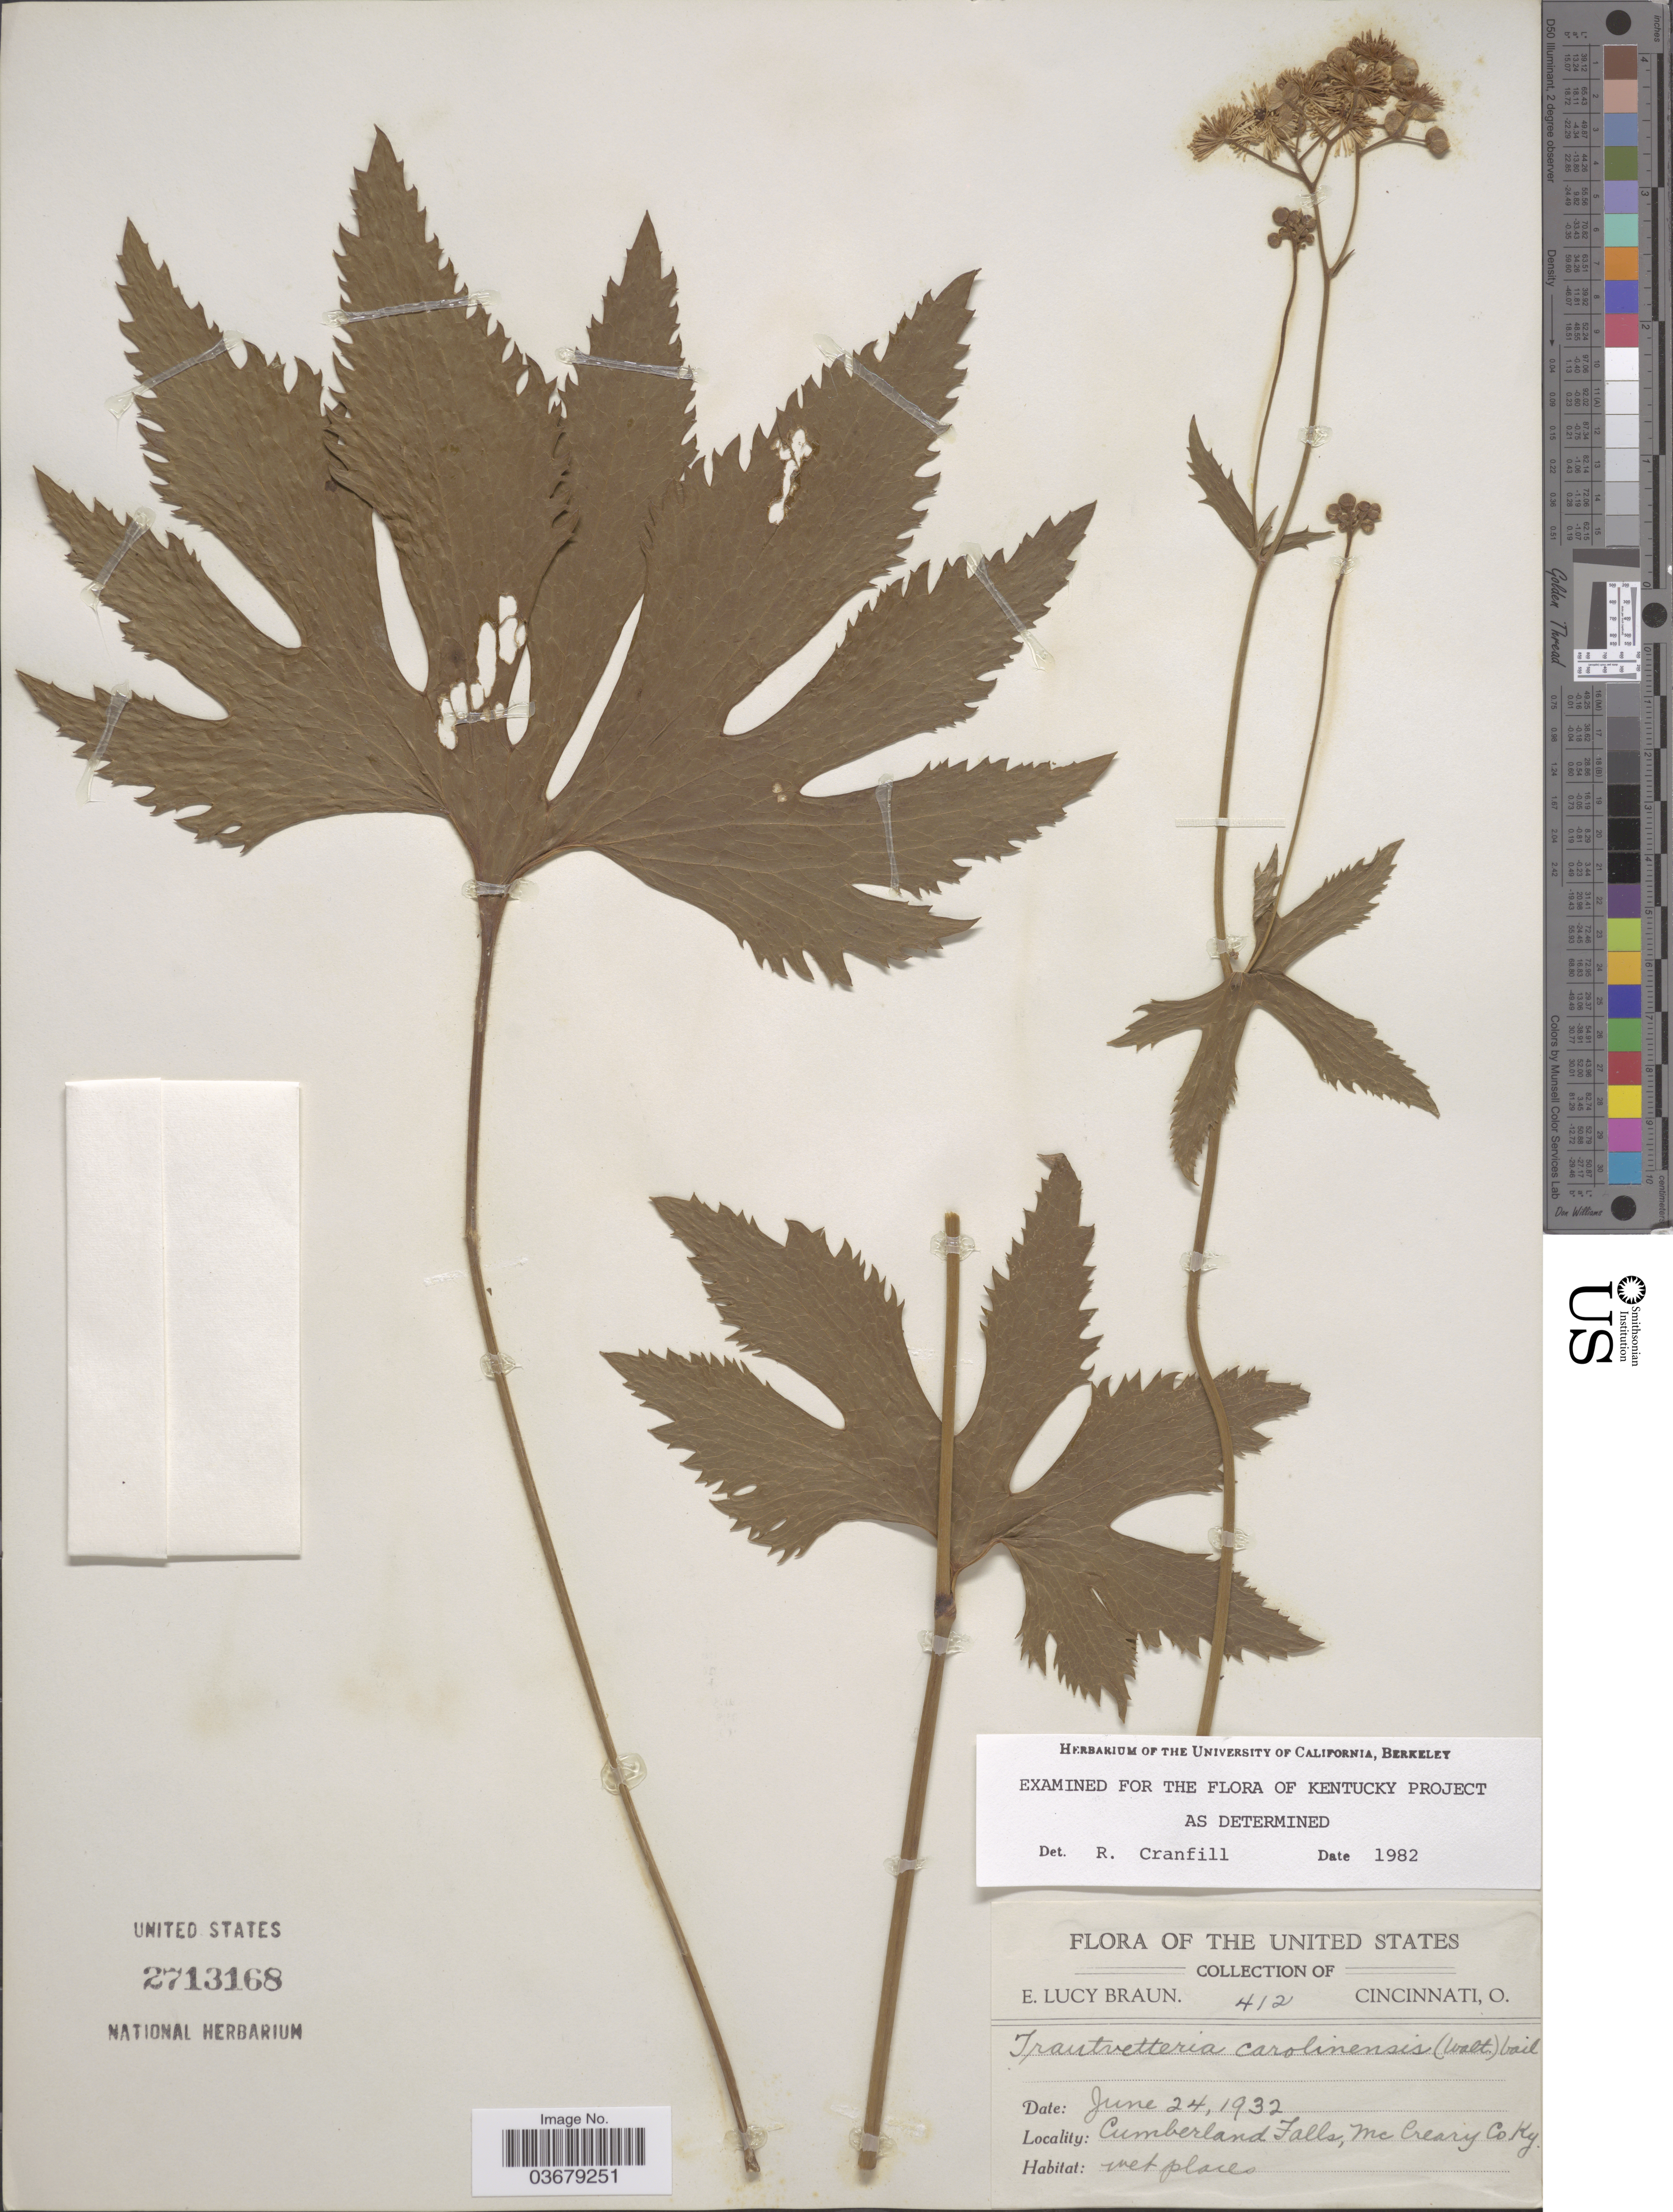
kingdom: Plantae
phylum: Tracheophyta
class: Magnoliopsida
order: Ranunculales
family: Ranunculaceae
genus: Trautvetteria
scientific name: Trautvetteria caroliniensis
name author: (Walter) Vail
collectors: E. L. Braun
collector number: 412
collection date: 1932-06-24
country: United States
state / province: Kentucky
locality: Cumberland Falls, McCreary Co.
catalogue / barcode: US 2713168